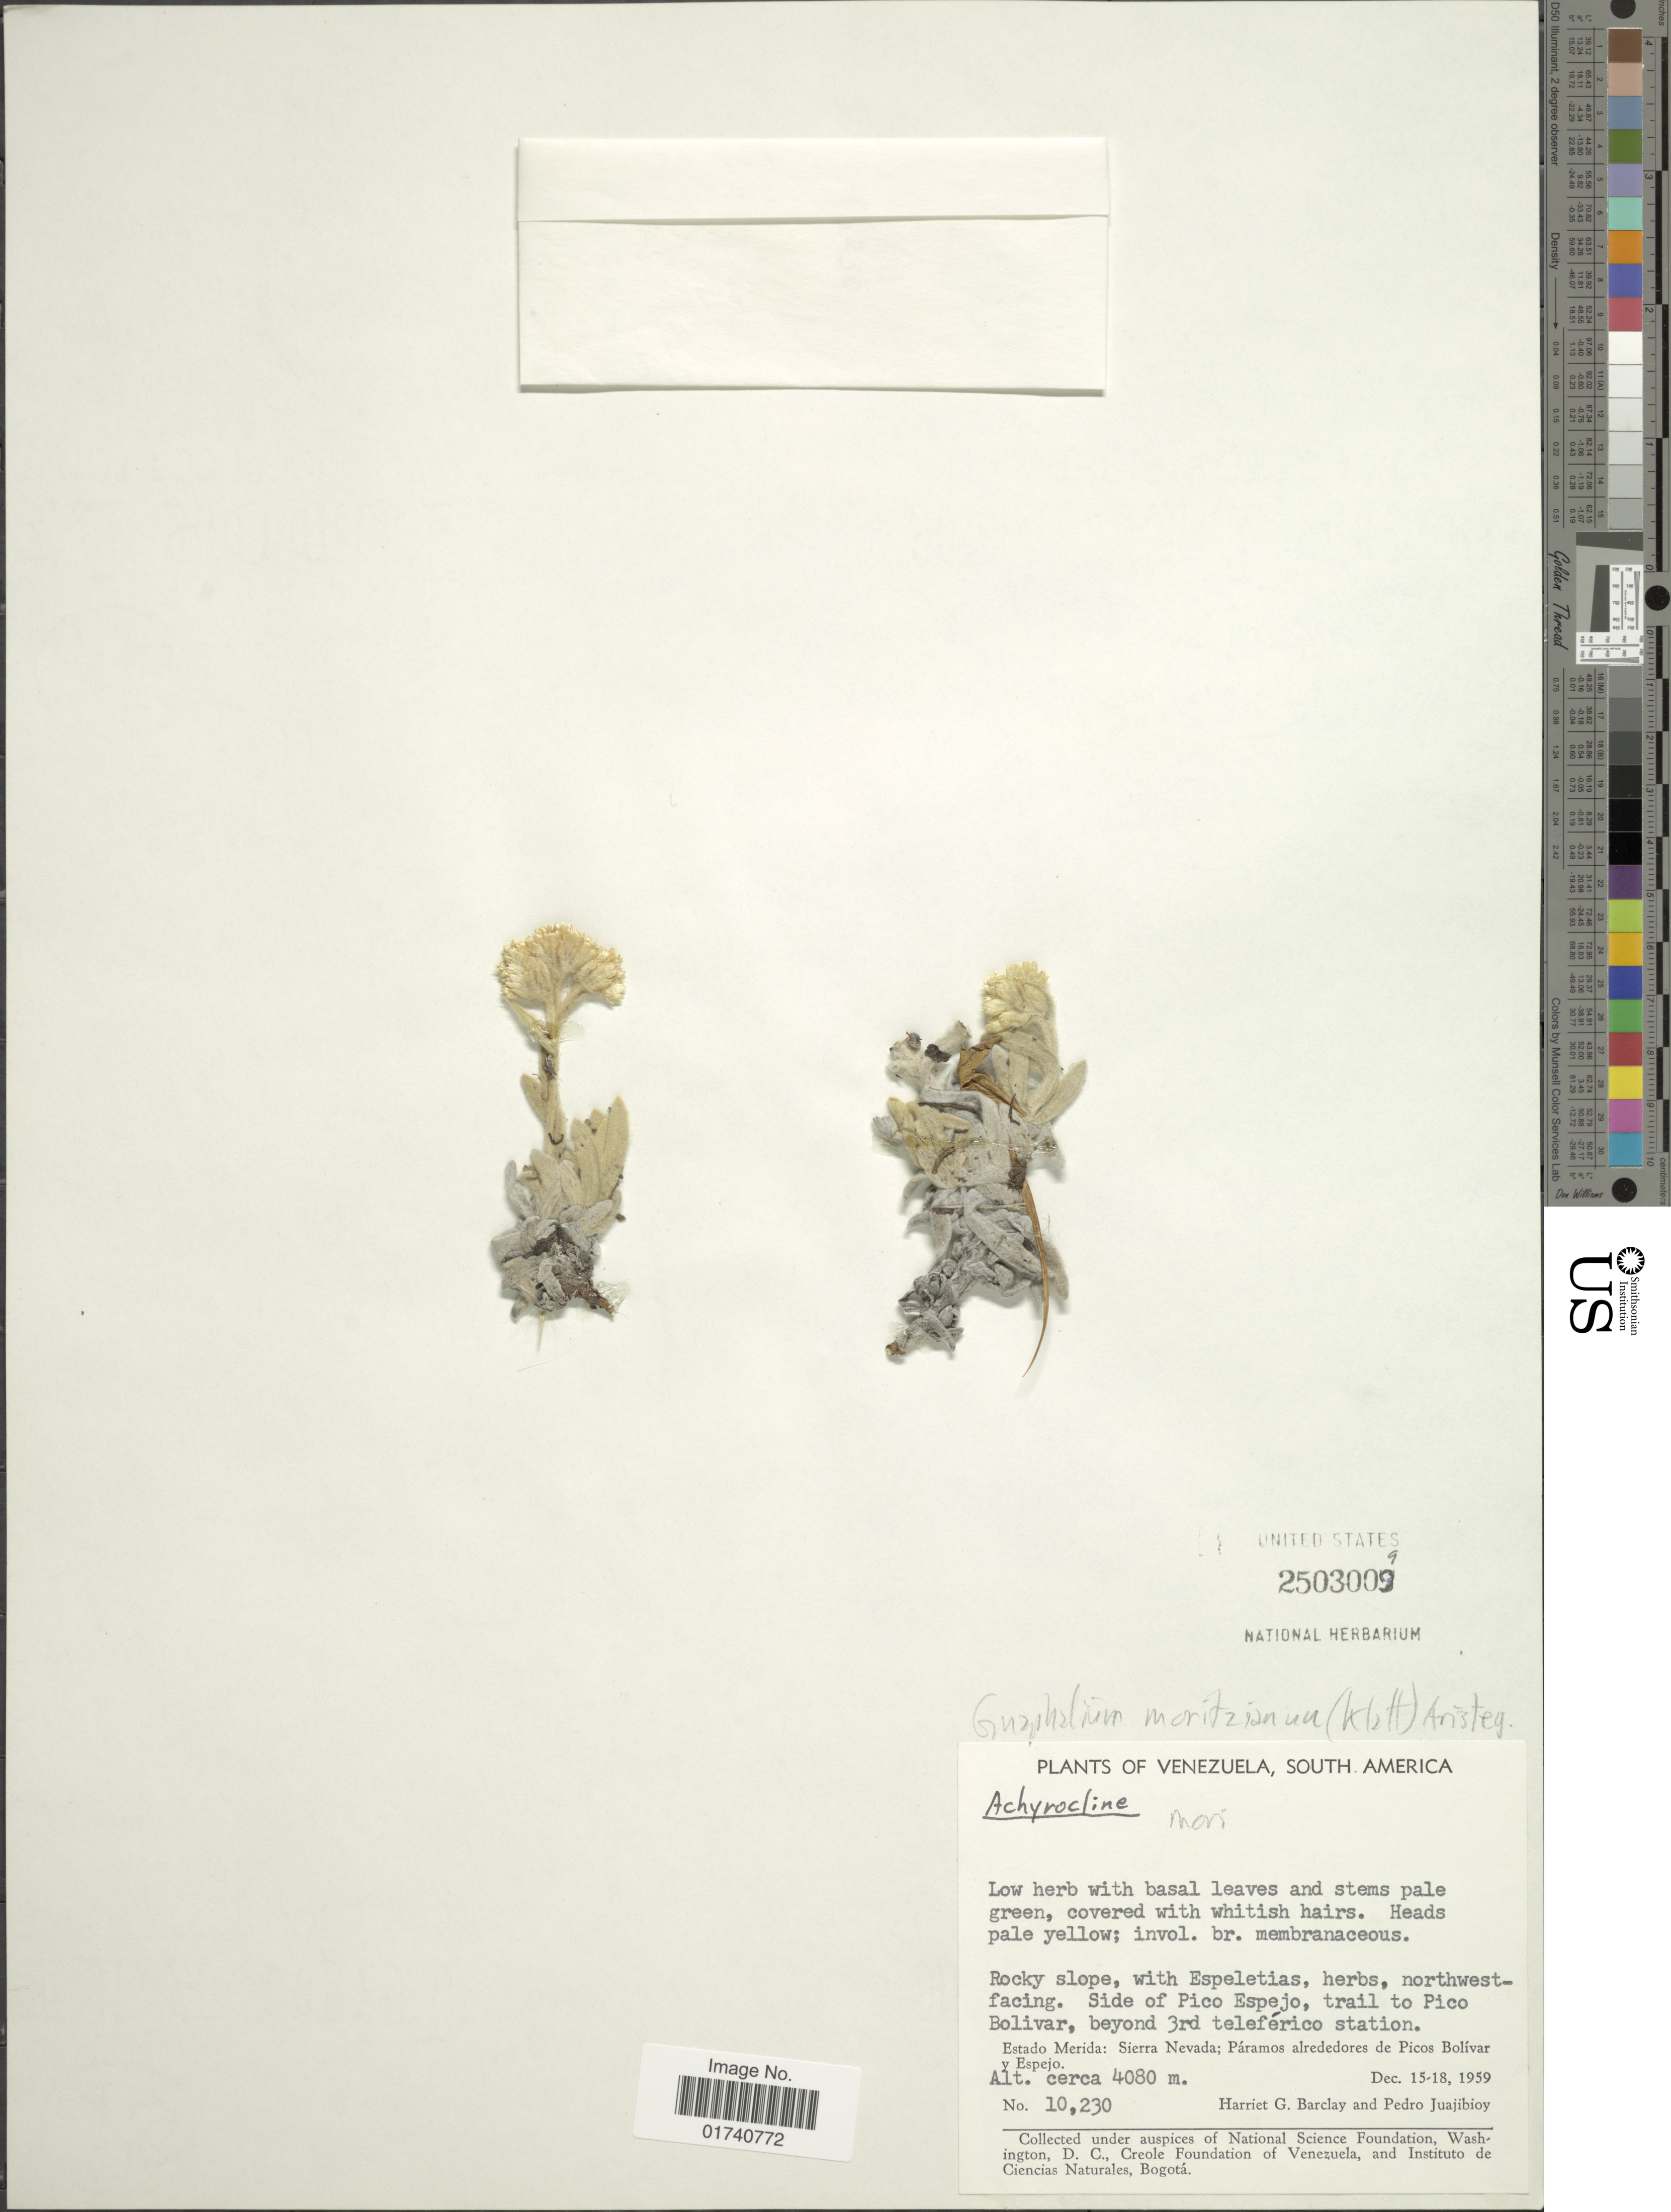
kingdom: Plantae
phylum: Tracheophyta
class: Magnoliopsida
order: Asterales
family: Asteraceae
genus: Pseudognaphalium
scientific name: Pseudognaphalium moritizianum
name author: (Klatt) V.M. Badillo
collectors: H. G. Barclay & P. Juajibioy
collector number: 10230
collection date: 1959-12-15/1959-12-18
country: Venezuela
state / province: Mérida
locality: Northwest-facing. Side of Pico Espejo, trail to Pico Bolivar, beyond 3rd teleferico station, Estado Merida: Sierra Nevada; Paramos alrededores de Picos Bolivar y Espejo.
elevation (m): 4080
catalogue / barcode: US 2503309